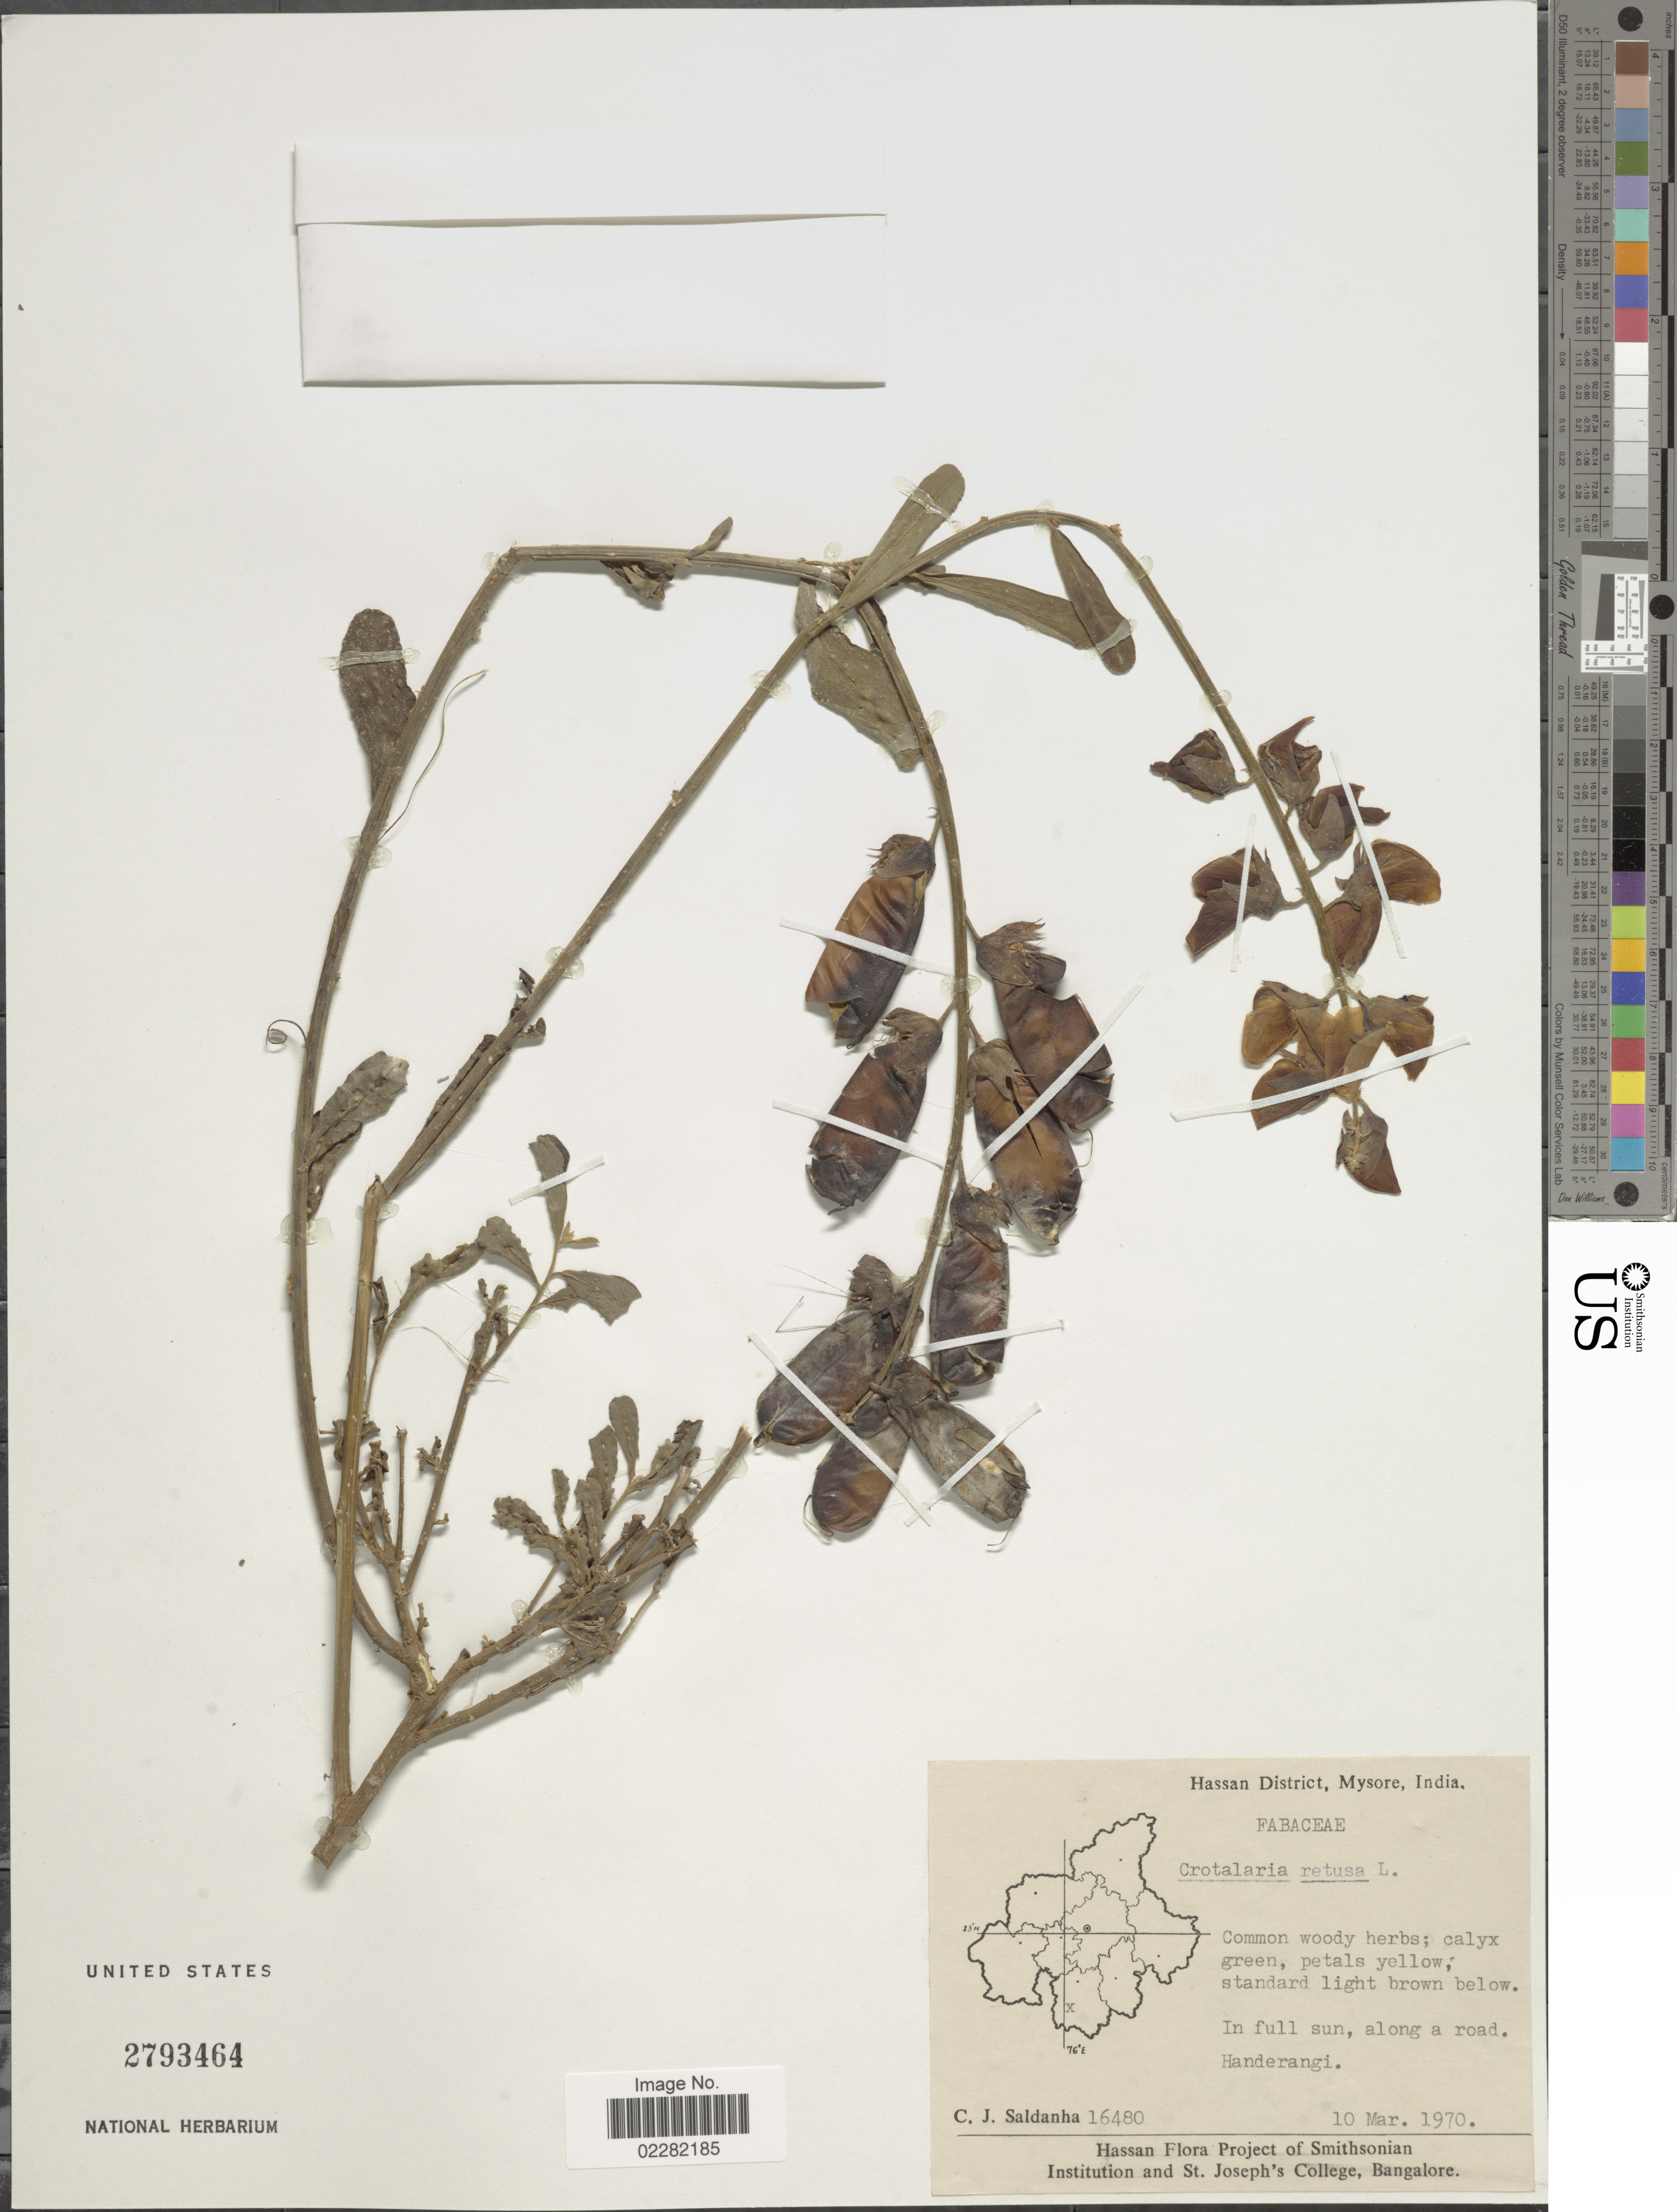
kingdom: Plantae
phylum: Tracheophyta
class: Magnoliopsida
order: Fabales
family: Fabaceae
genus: Crotalaria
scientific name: Crotalaria retusa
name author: L.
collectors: C. J. Saldanha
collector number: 16480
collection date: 1970-03-10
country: India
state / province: Karnataka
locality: Hassan District, Mysore, Handerangi, along a road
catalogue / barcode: US 2793464